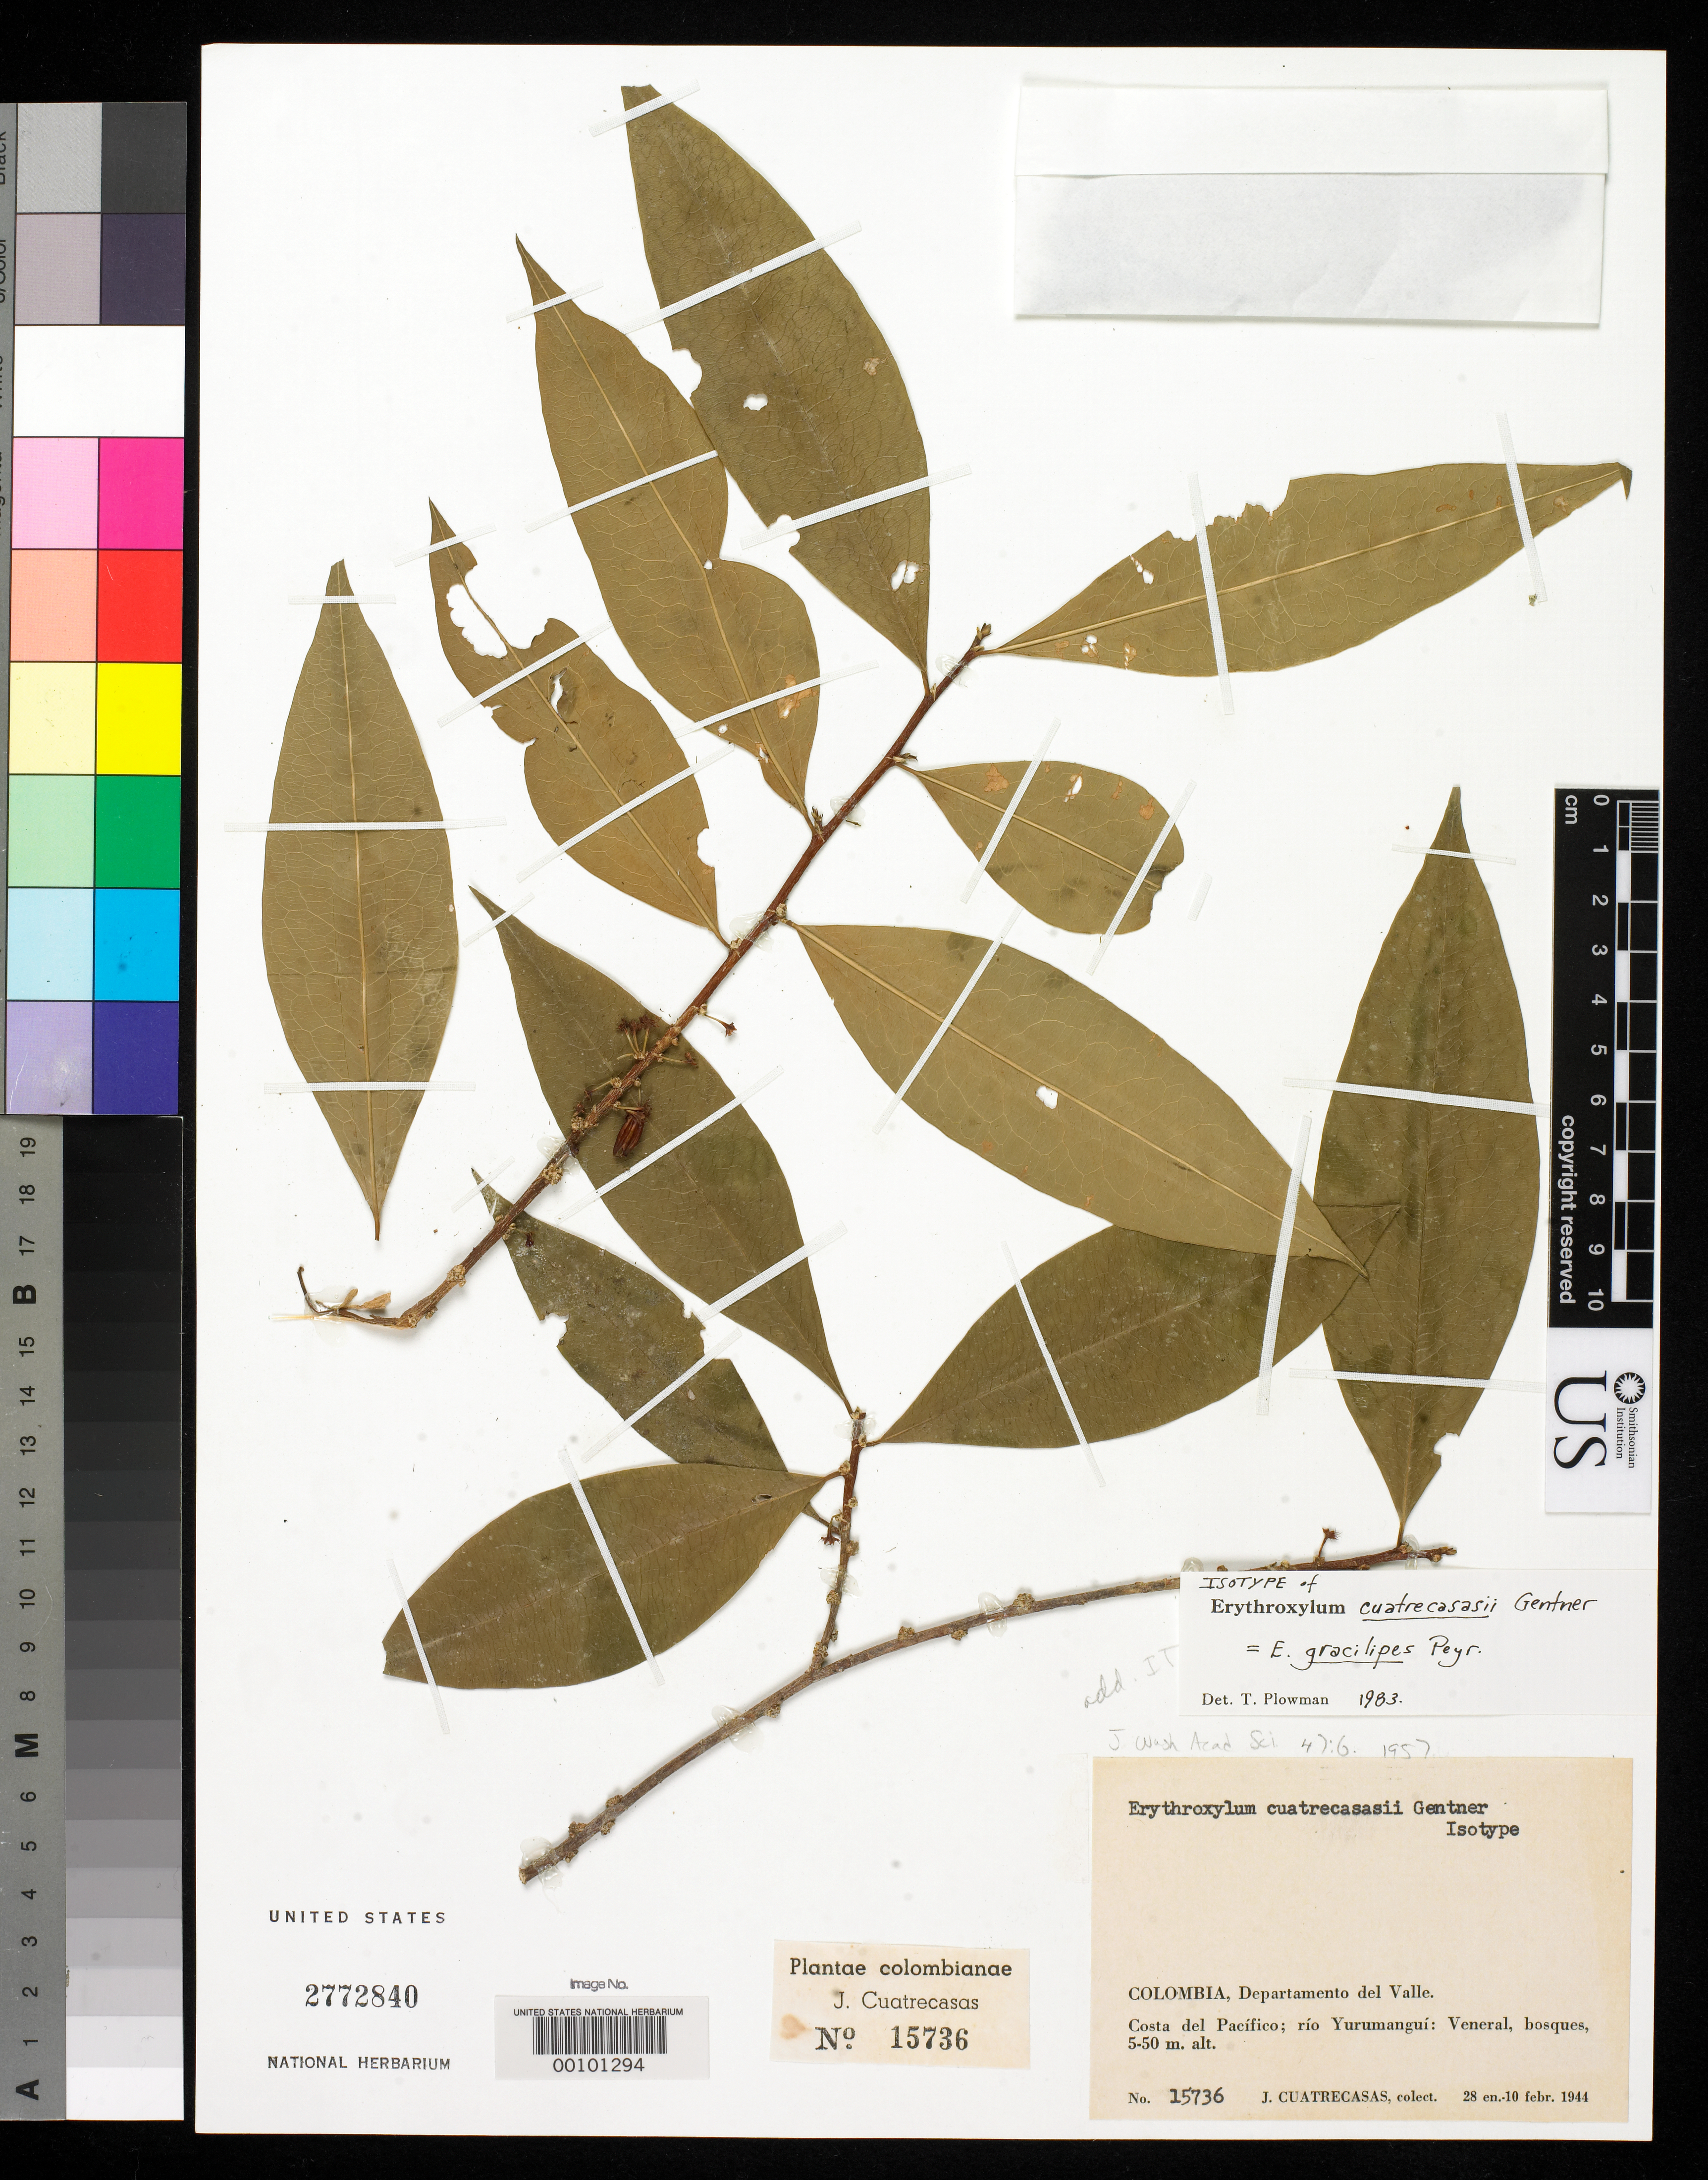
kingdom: Plantae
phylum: Tracheophyta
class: Magnoliopsida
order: Malpighiales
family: Erythroxylaceae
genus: Erythroxylum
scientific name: Erythroxylum cuatrecasasii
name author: Gentner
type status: Isotype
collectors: J. Cuatrecasas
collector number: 15736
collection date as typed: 28 Jan 1944 to 10 Feb 1944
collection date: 1944-01-28/1944-02-10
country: Colombia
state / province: Valle del Cauca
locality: Pacific Coast, Rio Yurumangui, Veneral.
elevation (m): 5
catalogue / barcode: US 2772840